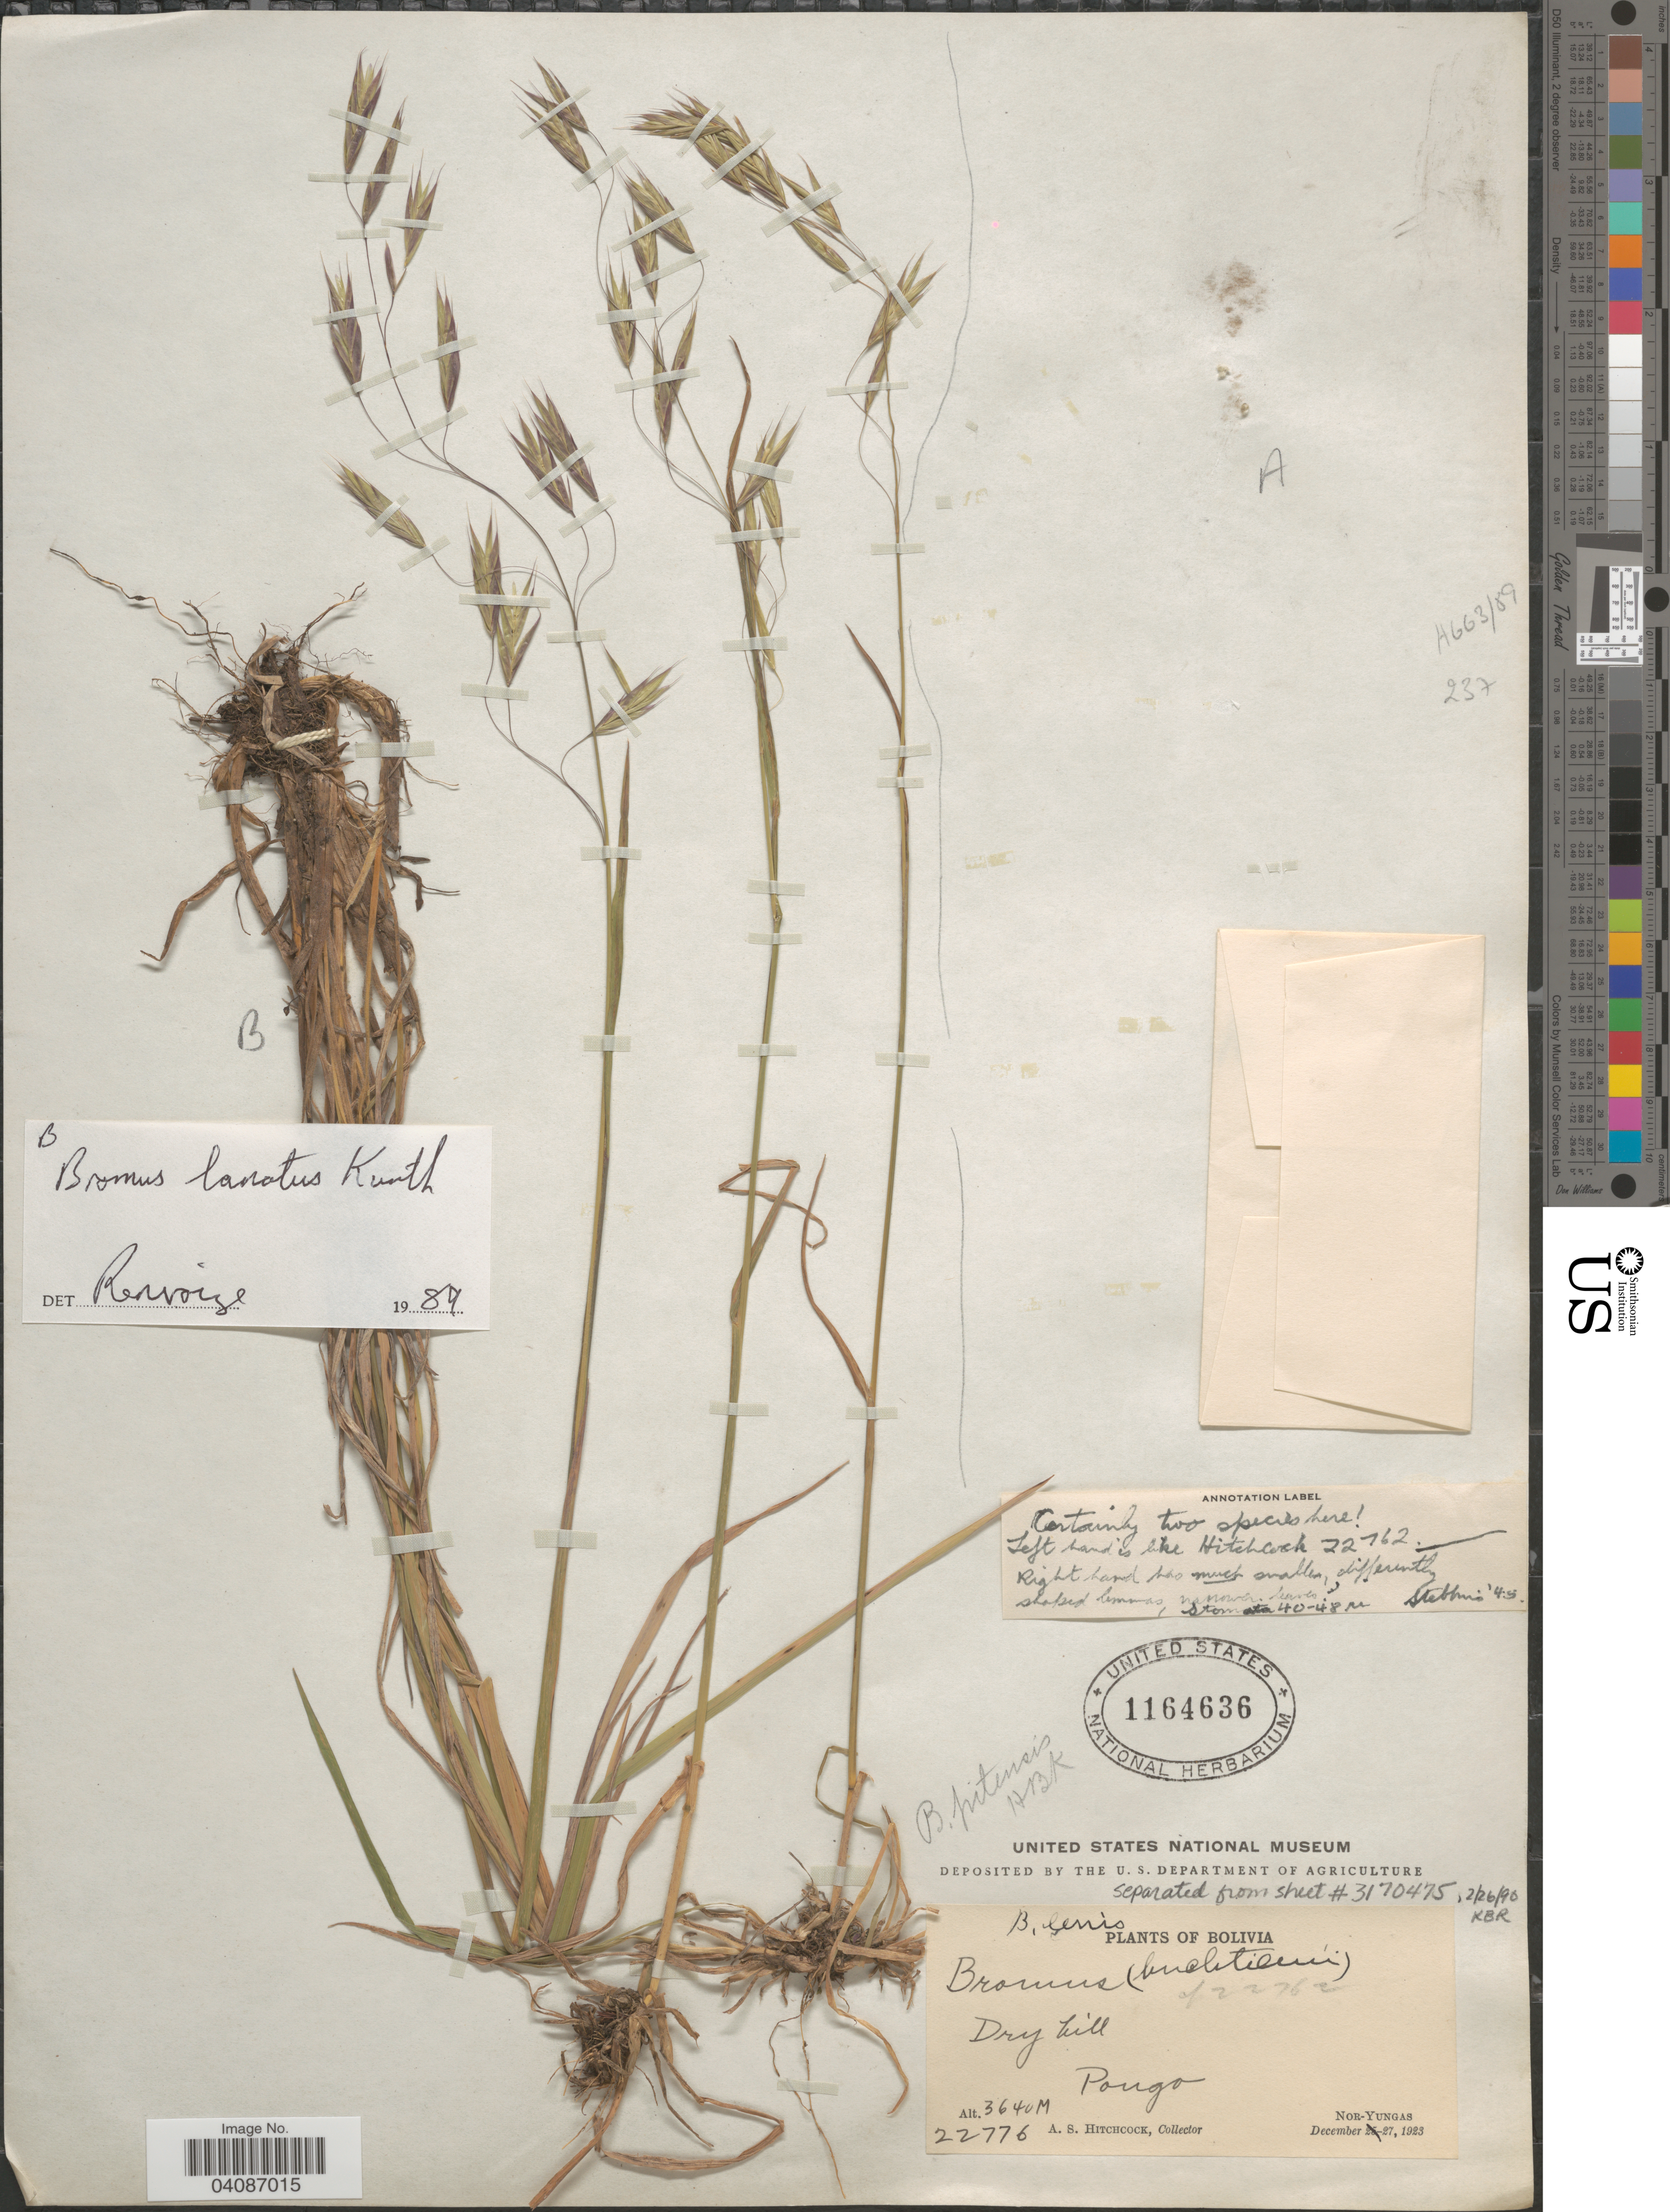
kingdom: Plantae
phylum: Tracheophyta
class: Liliopsida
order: Poales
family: Poaceae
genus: Bromus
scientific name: Bromus lanatus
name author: Kunth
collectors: A. S. Hitchcock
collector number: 22776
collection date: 1923-12-27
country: Bolivia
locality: Pongo. Nor-Yungas.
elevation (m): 3640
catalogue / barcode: US 1164636